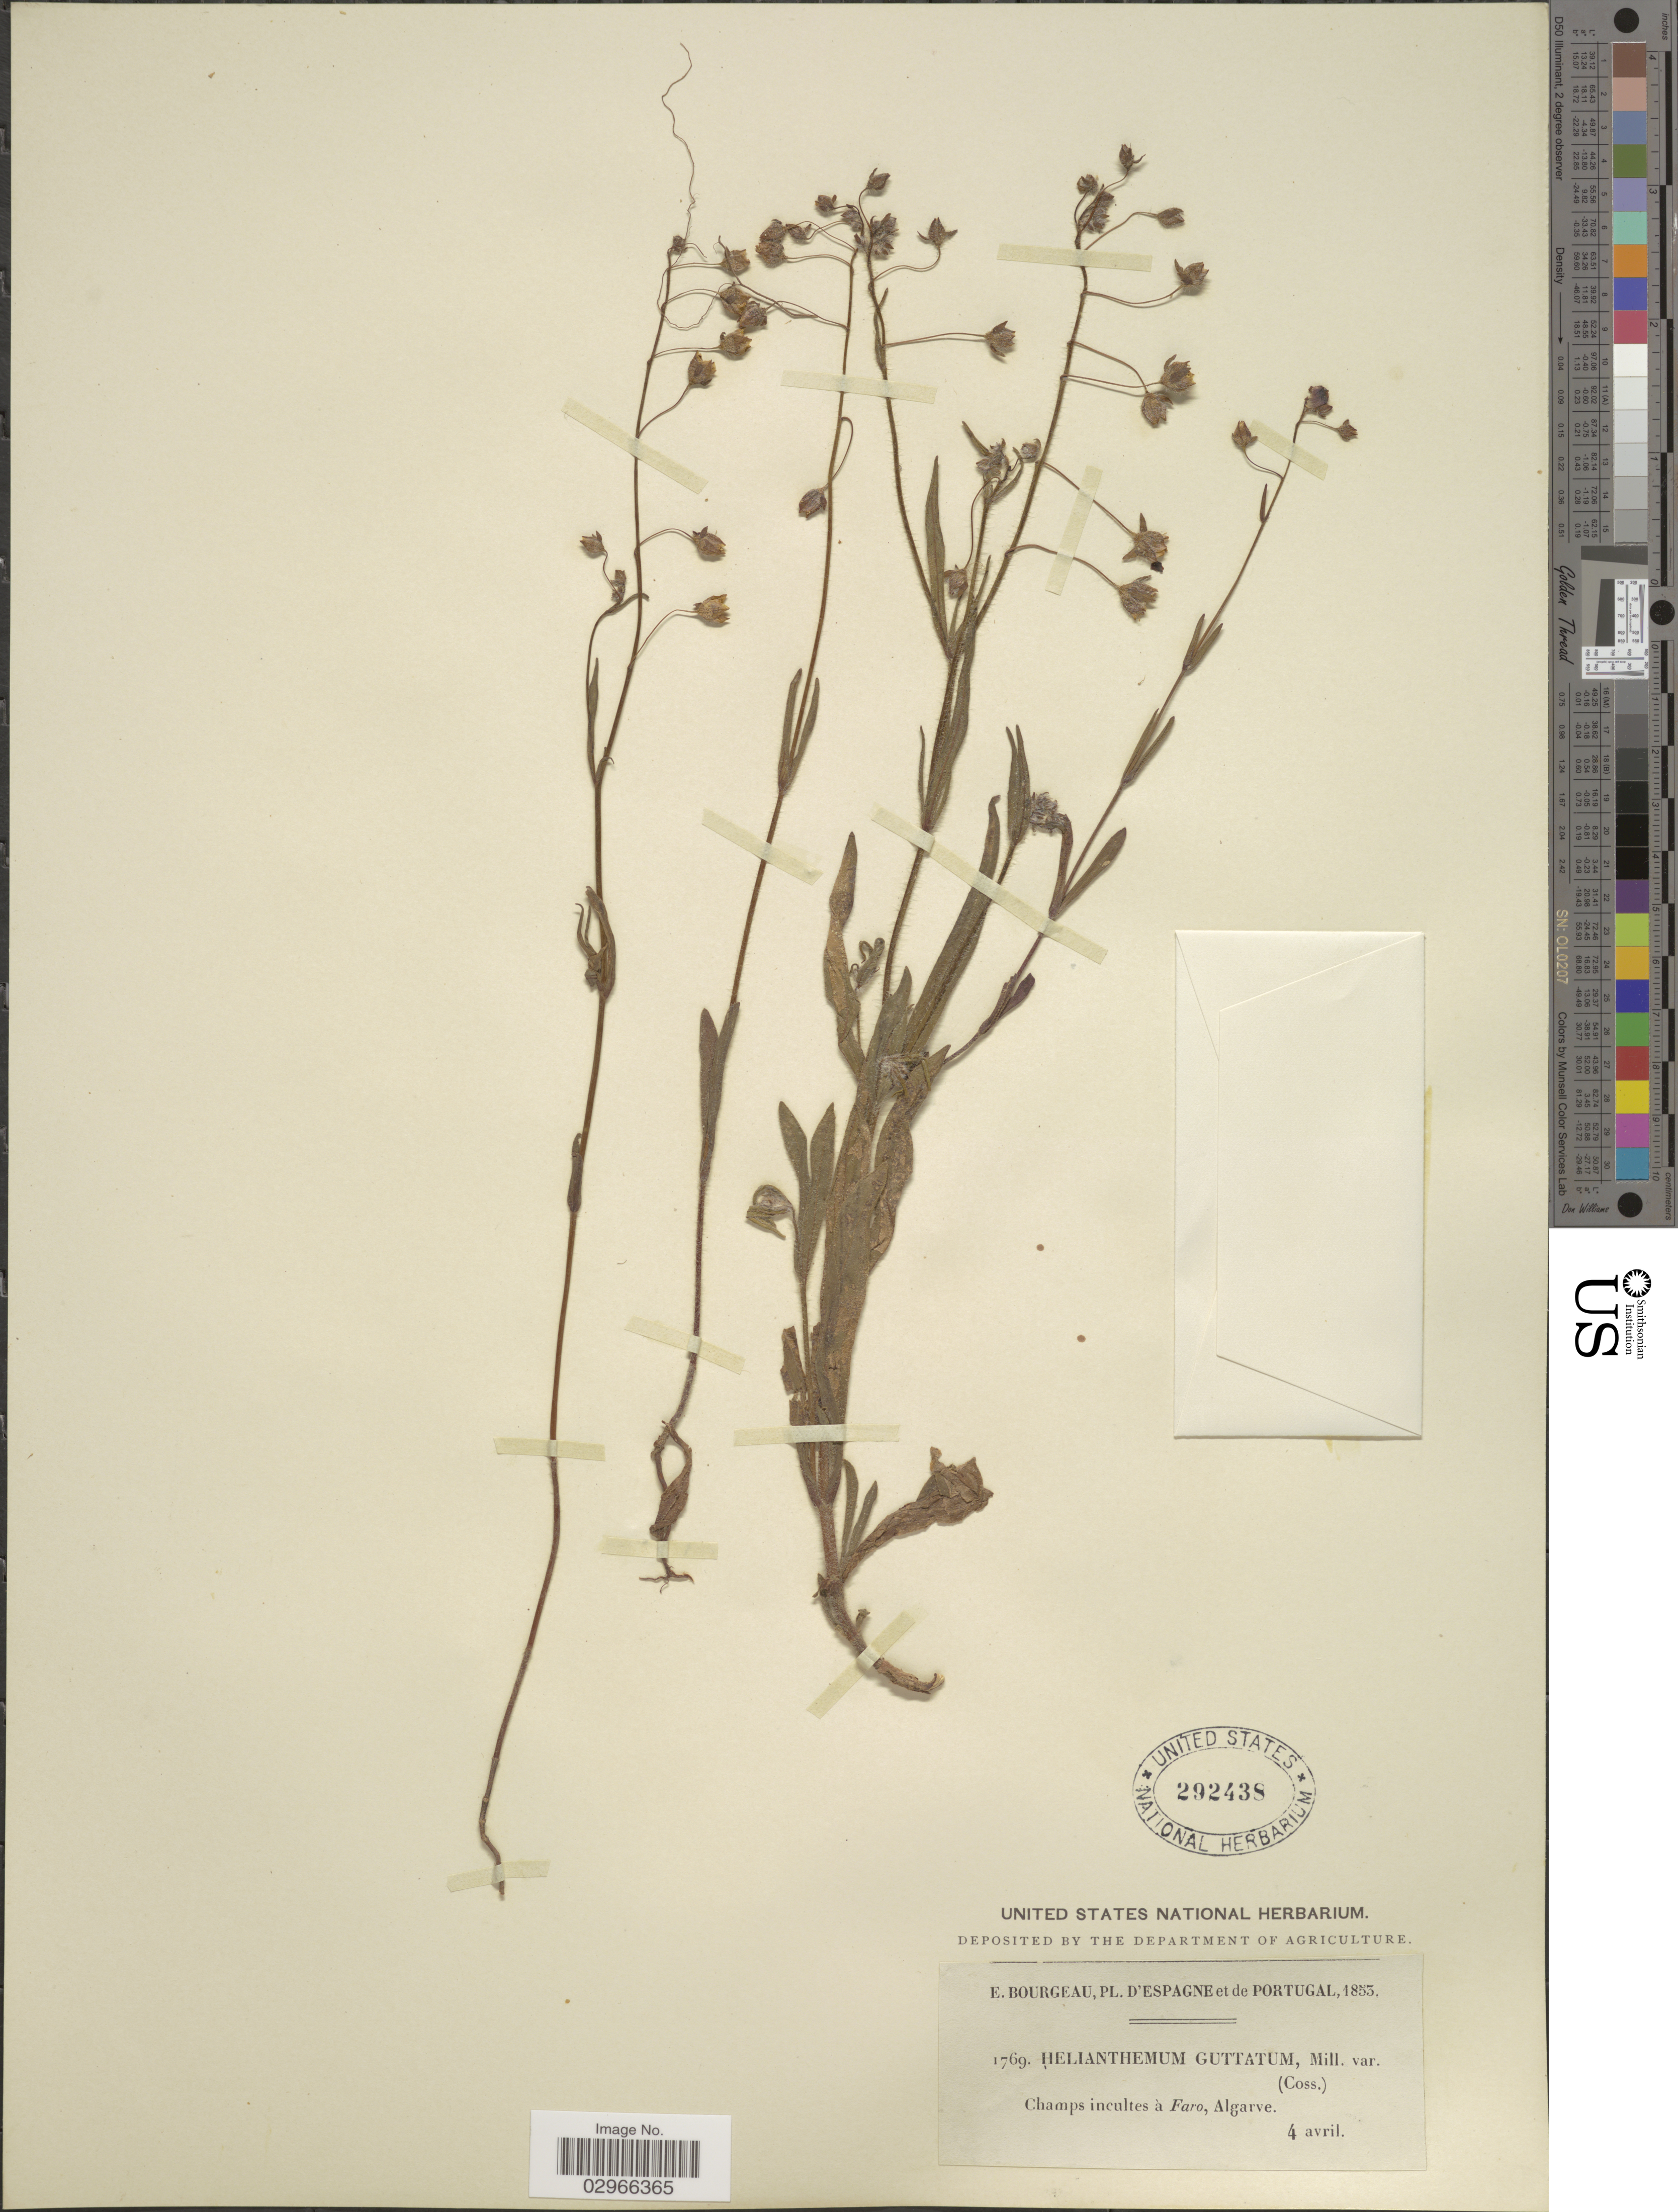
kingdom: Plantae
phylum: Tracheophyta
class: Magnoliopsida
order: Malvales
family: Cistaceae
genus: Tuberaria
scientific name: Tuberaria guttata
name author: (L.) Fourr.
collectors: E. Bourgeau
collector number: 1769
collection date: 1853-04-04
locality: D'Espagne et de Portugal. Champs incultes à Faro, Algarve.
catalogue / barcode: US 292438